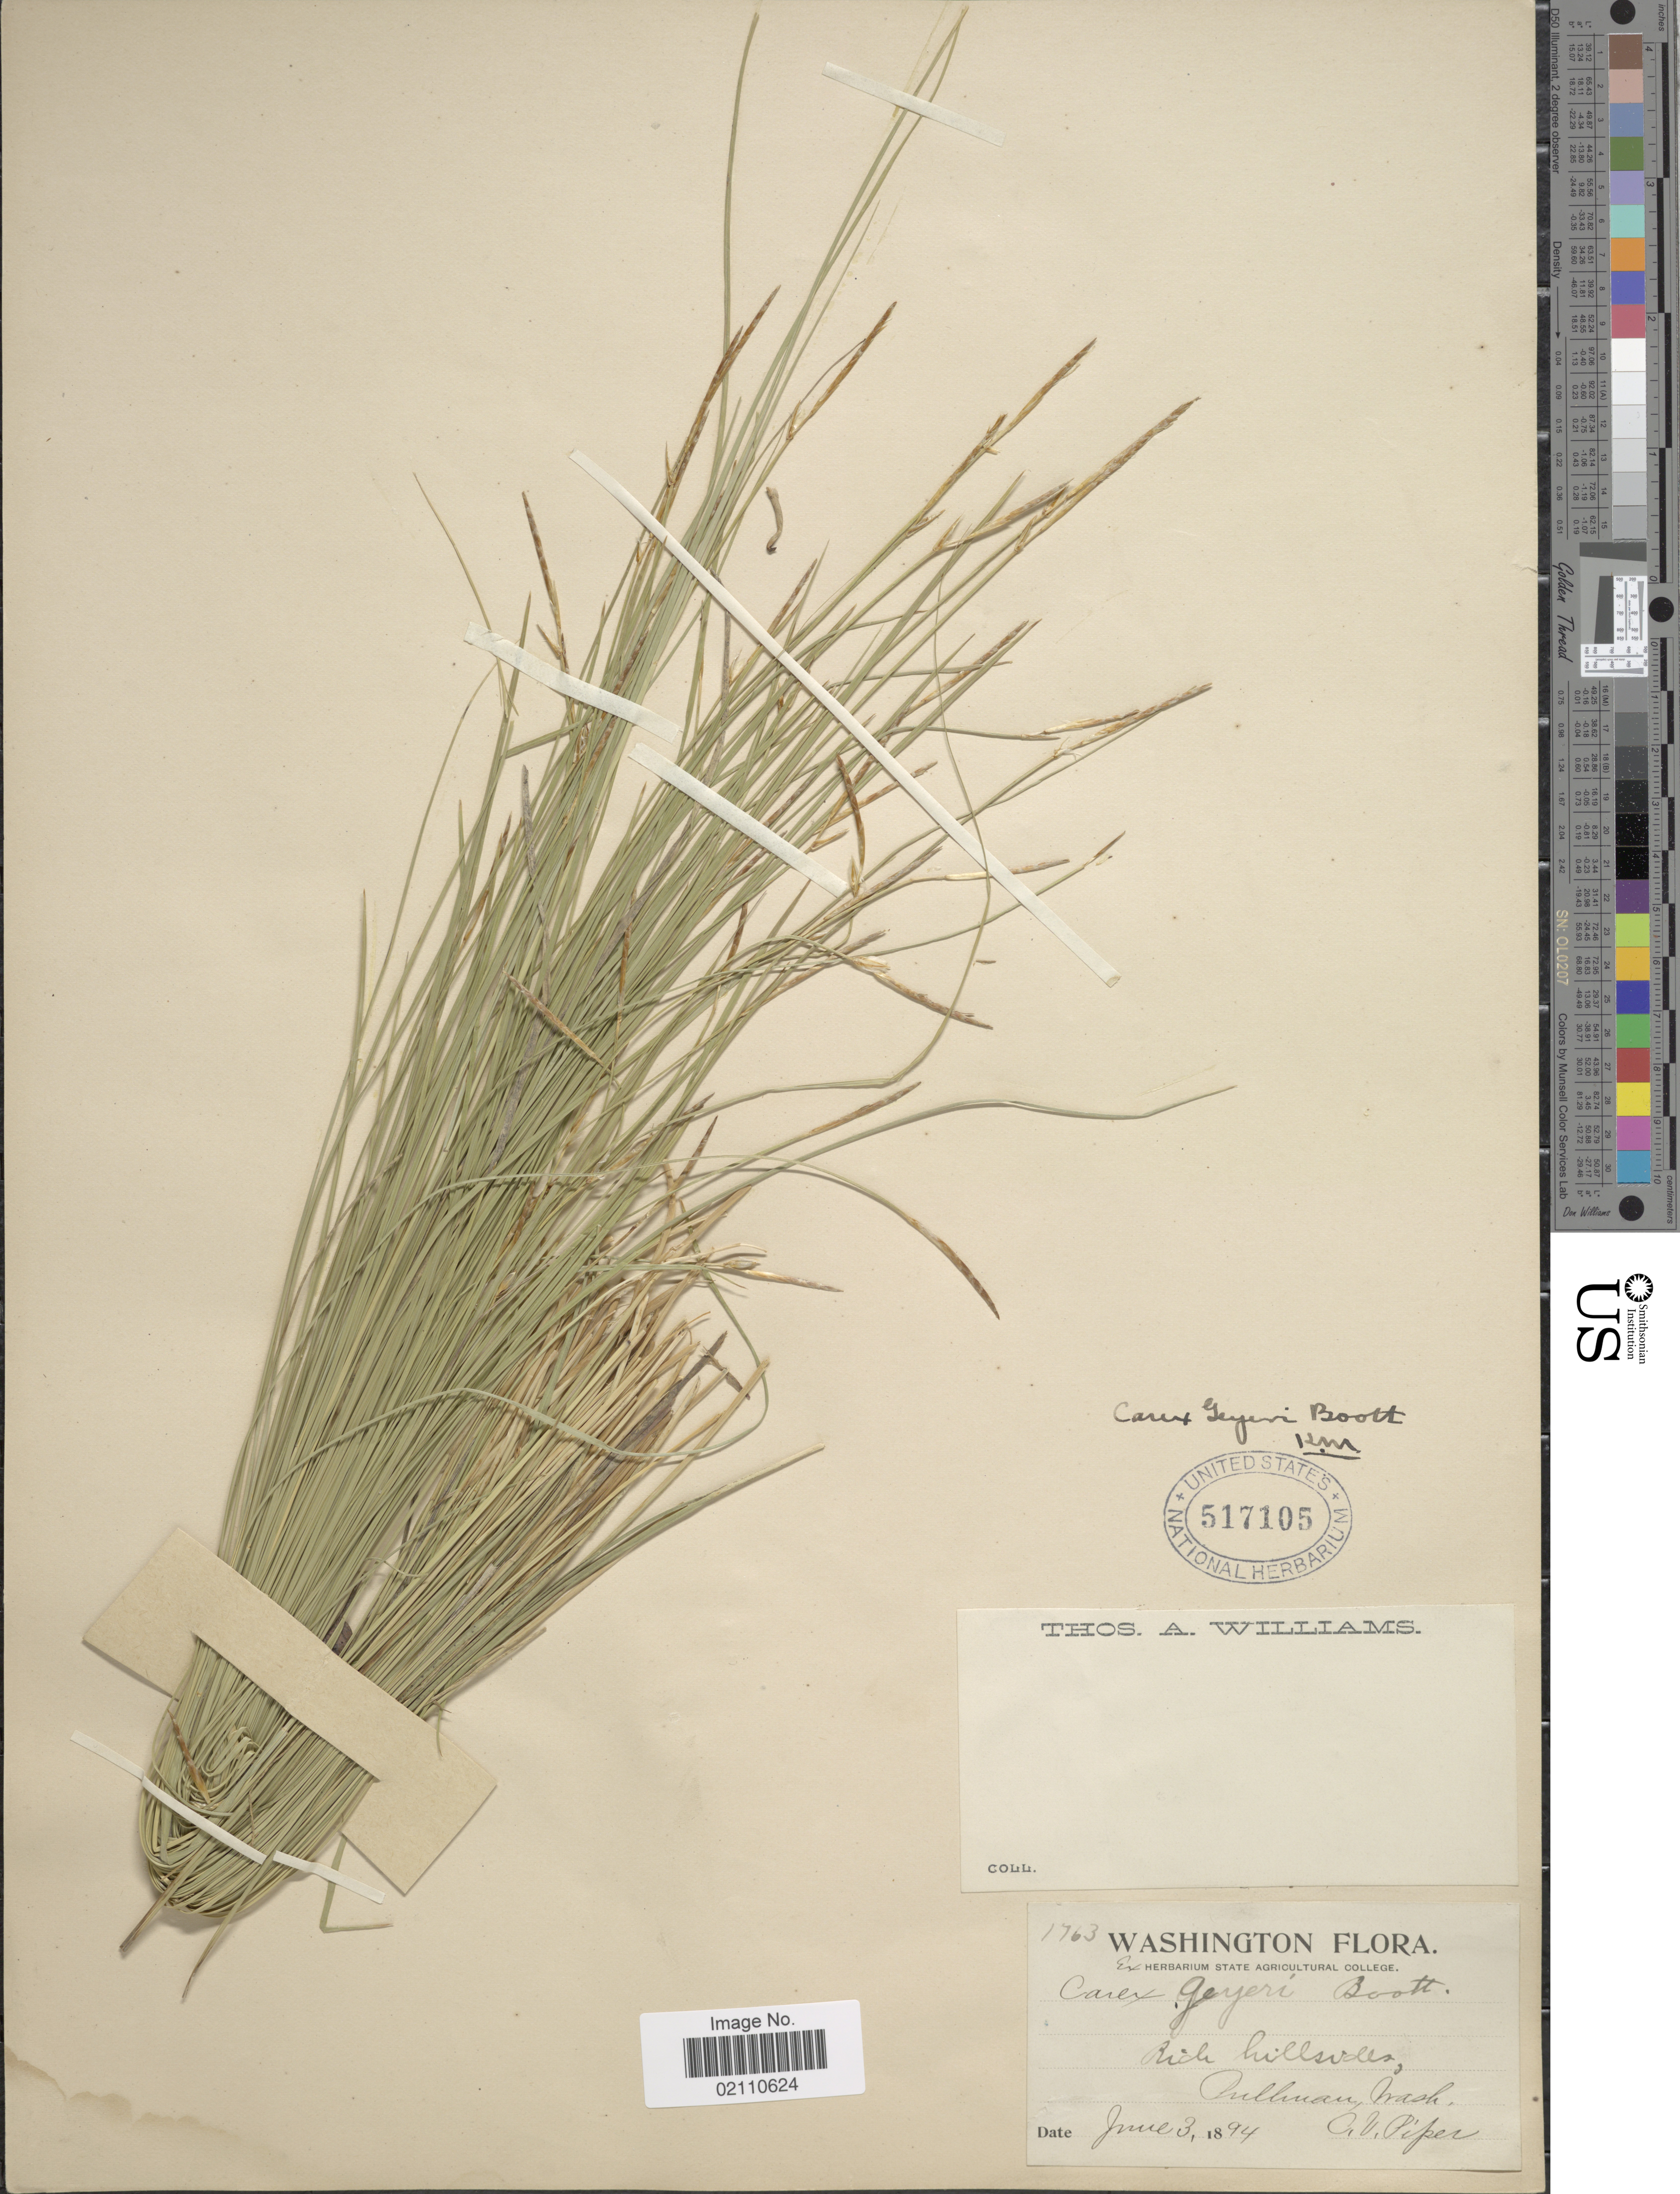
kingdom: Plantae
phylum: Tracheophyta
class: Liliopsida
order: Poales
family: Cyperaceae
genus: Carex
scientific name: Carex geyeri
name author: Boott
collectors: C. V. Piper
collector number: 1763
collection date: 1894-06-03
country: United States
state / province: Washington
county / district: Whitman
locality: Pullman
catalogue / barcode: US 517105